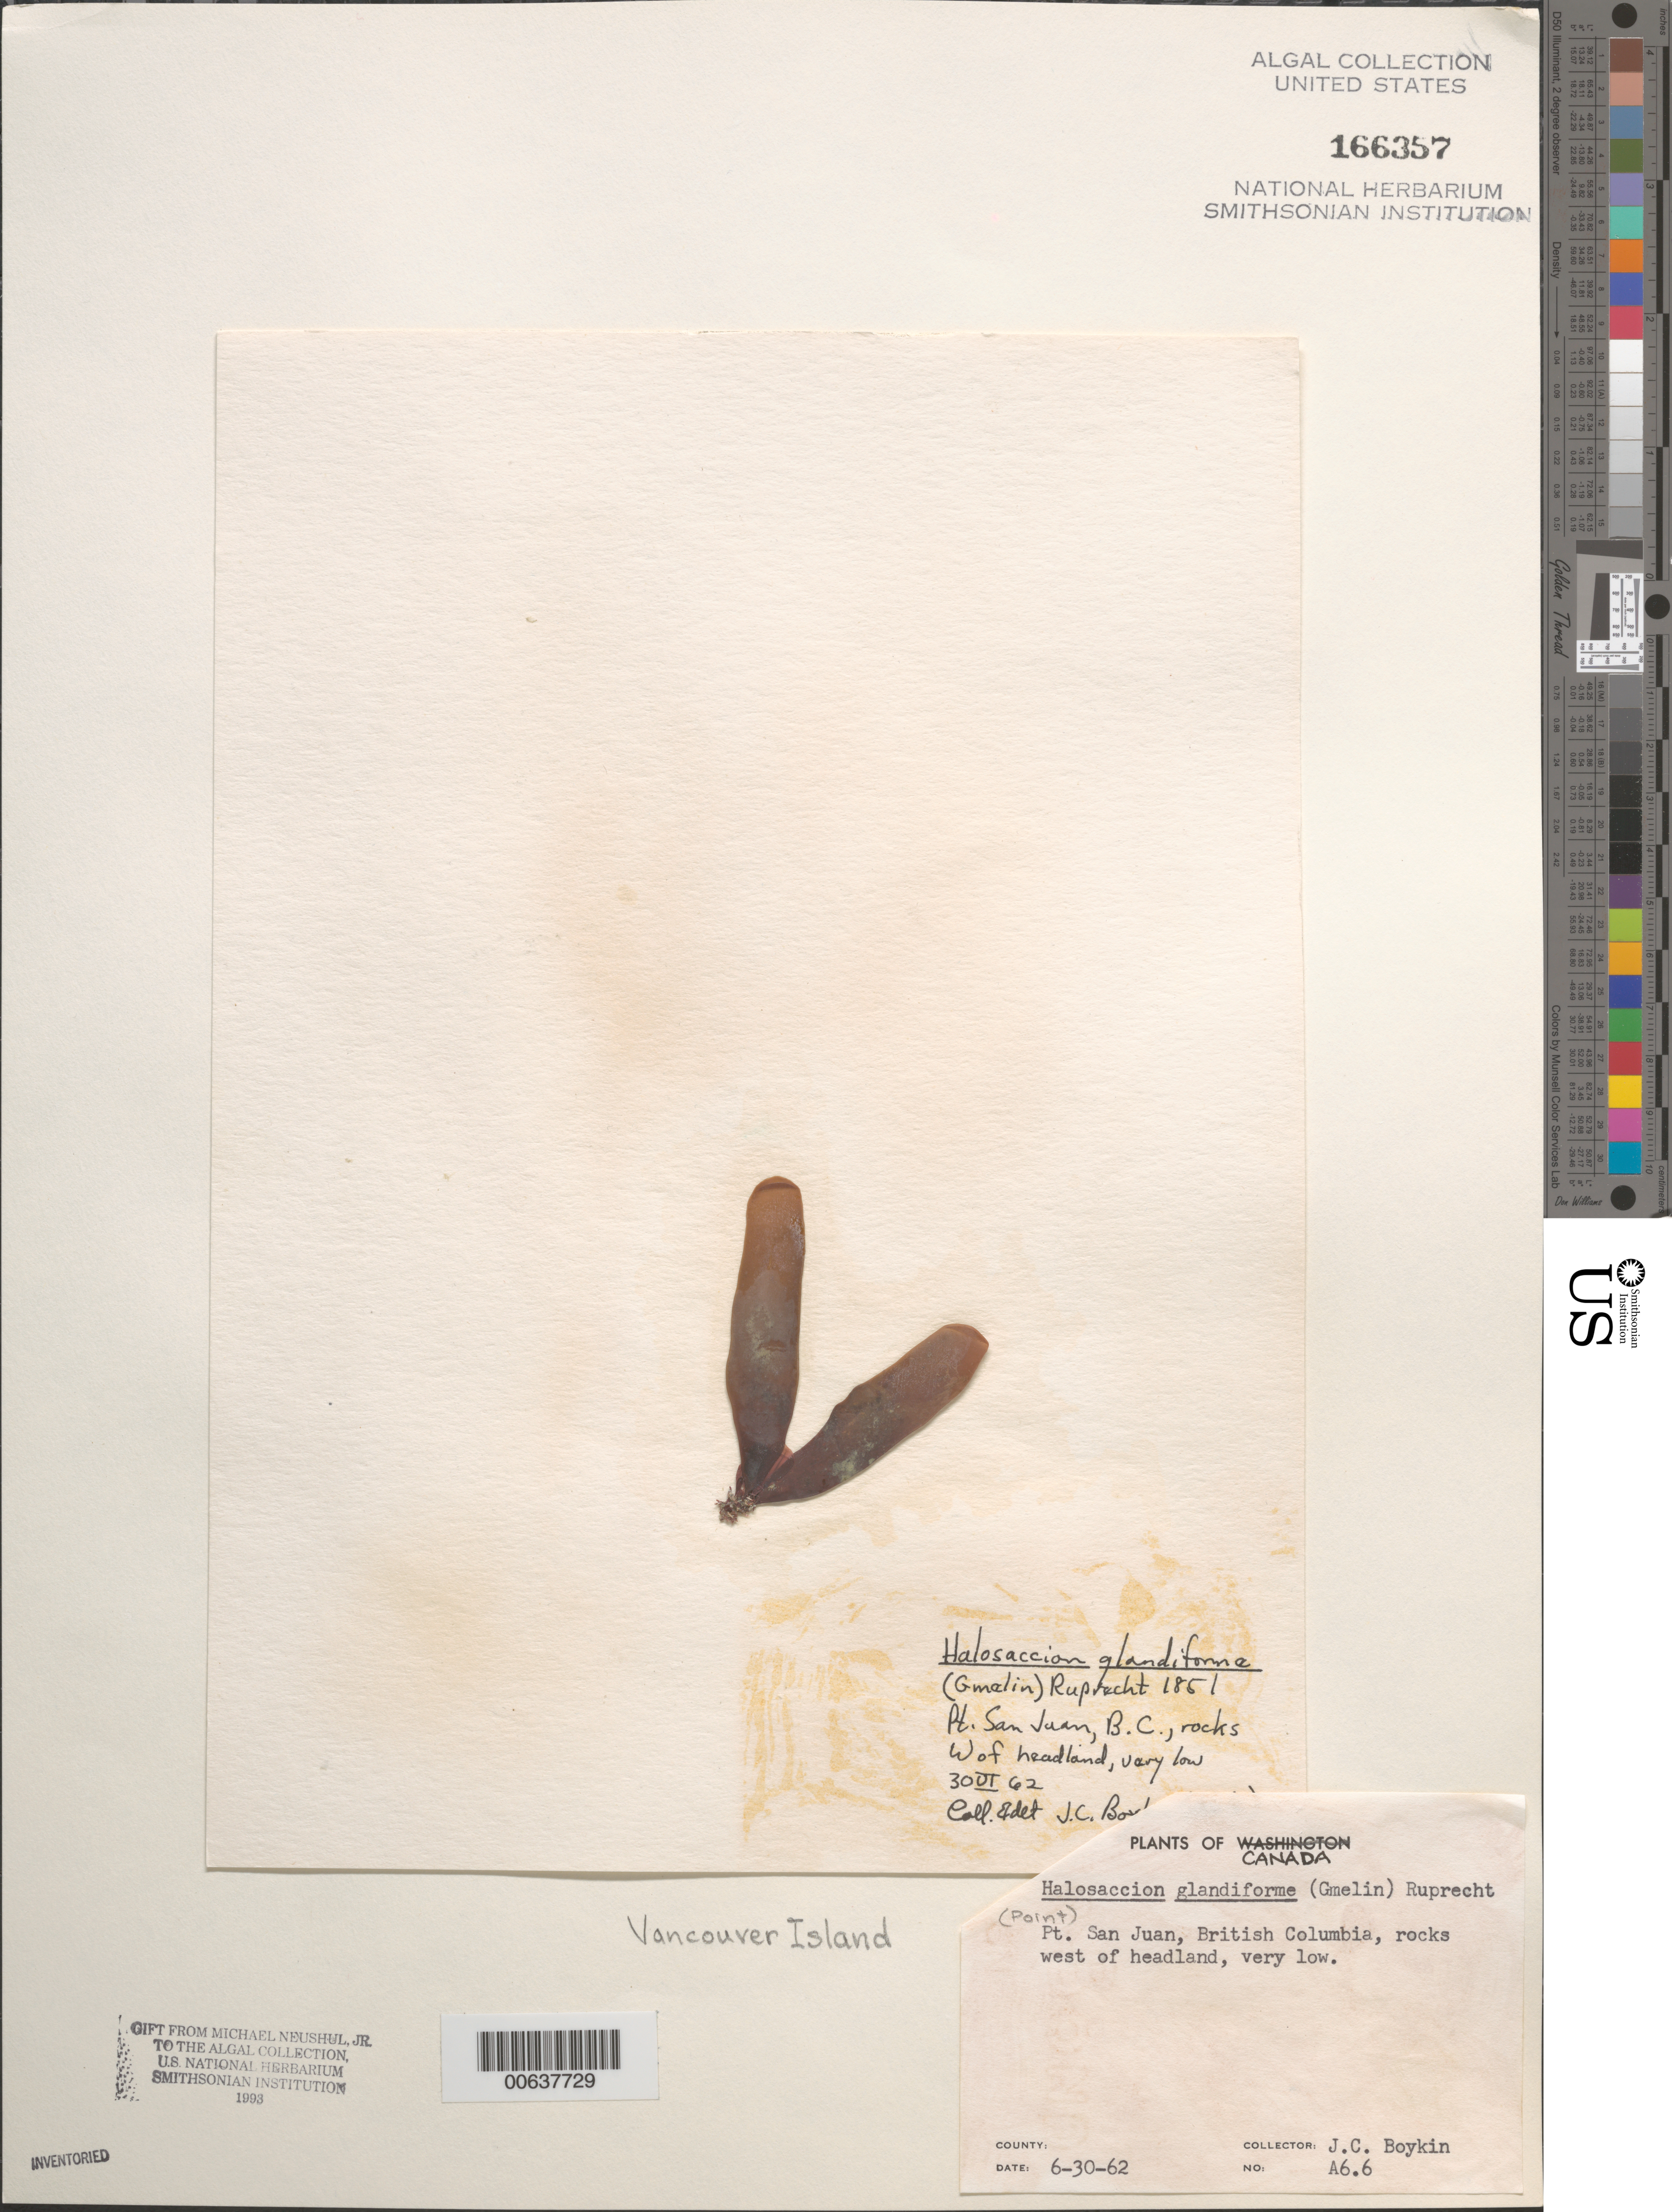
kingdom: Plantae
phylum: Rhodophyta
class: Florideophyceae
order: Palmariales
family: Palmariaceae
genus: Halosaccion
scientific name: Halosaccion glandiforme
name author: (S.G. Gmel.) Rupr.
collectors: J. Boykin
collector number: A6.6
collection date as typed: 30 Jun 1962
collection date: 1962-06-30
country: Canada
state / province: British Columbia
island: Vancouver Island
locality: Point San Juan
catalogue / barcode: US 166357